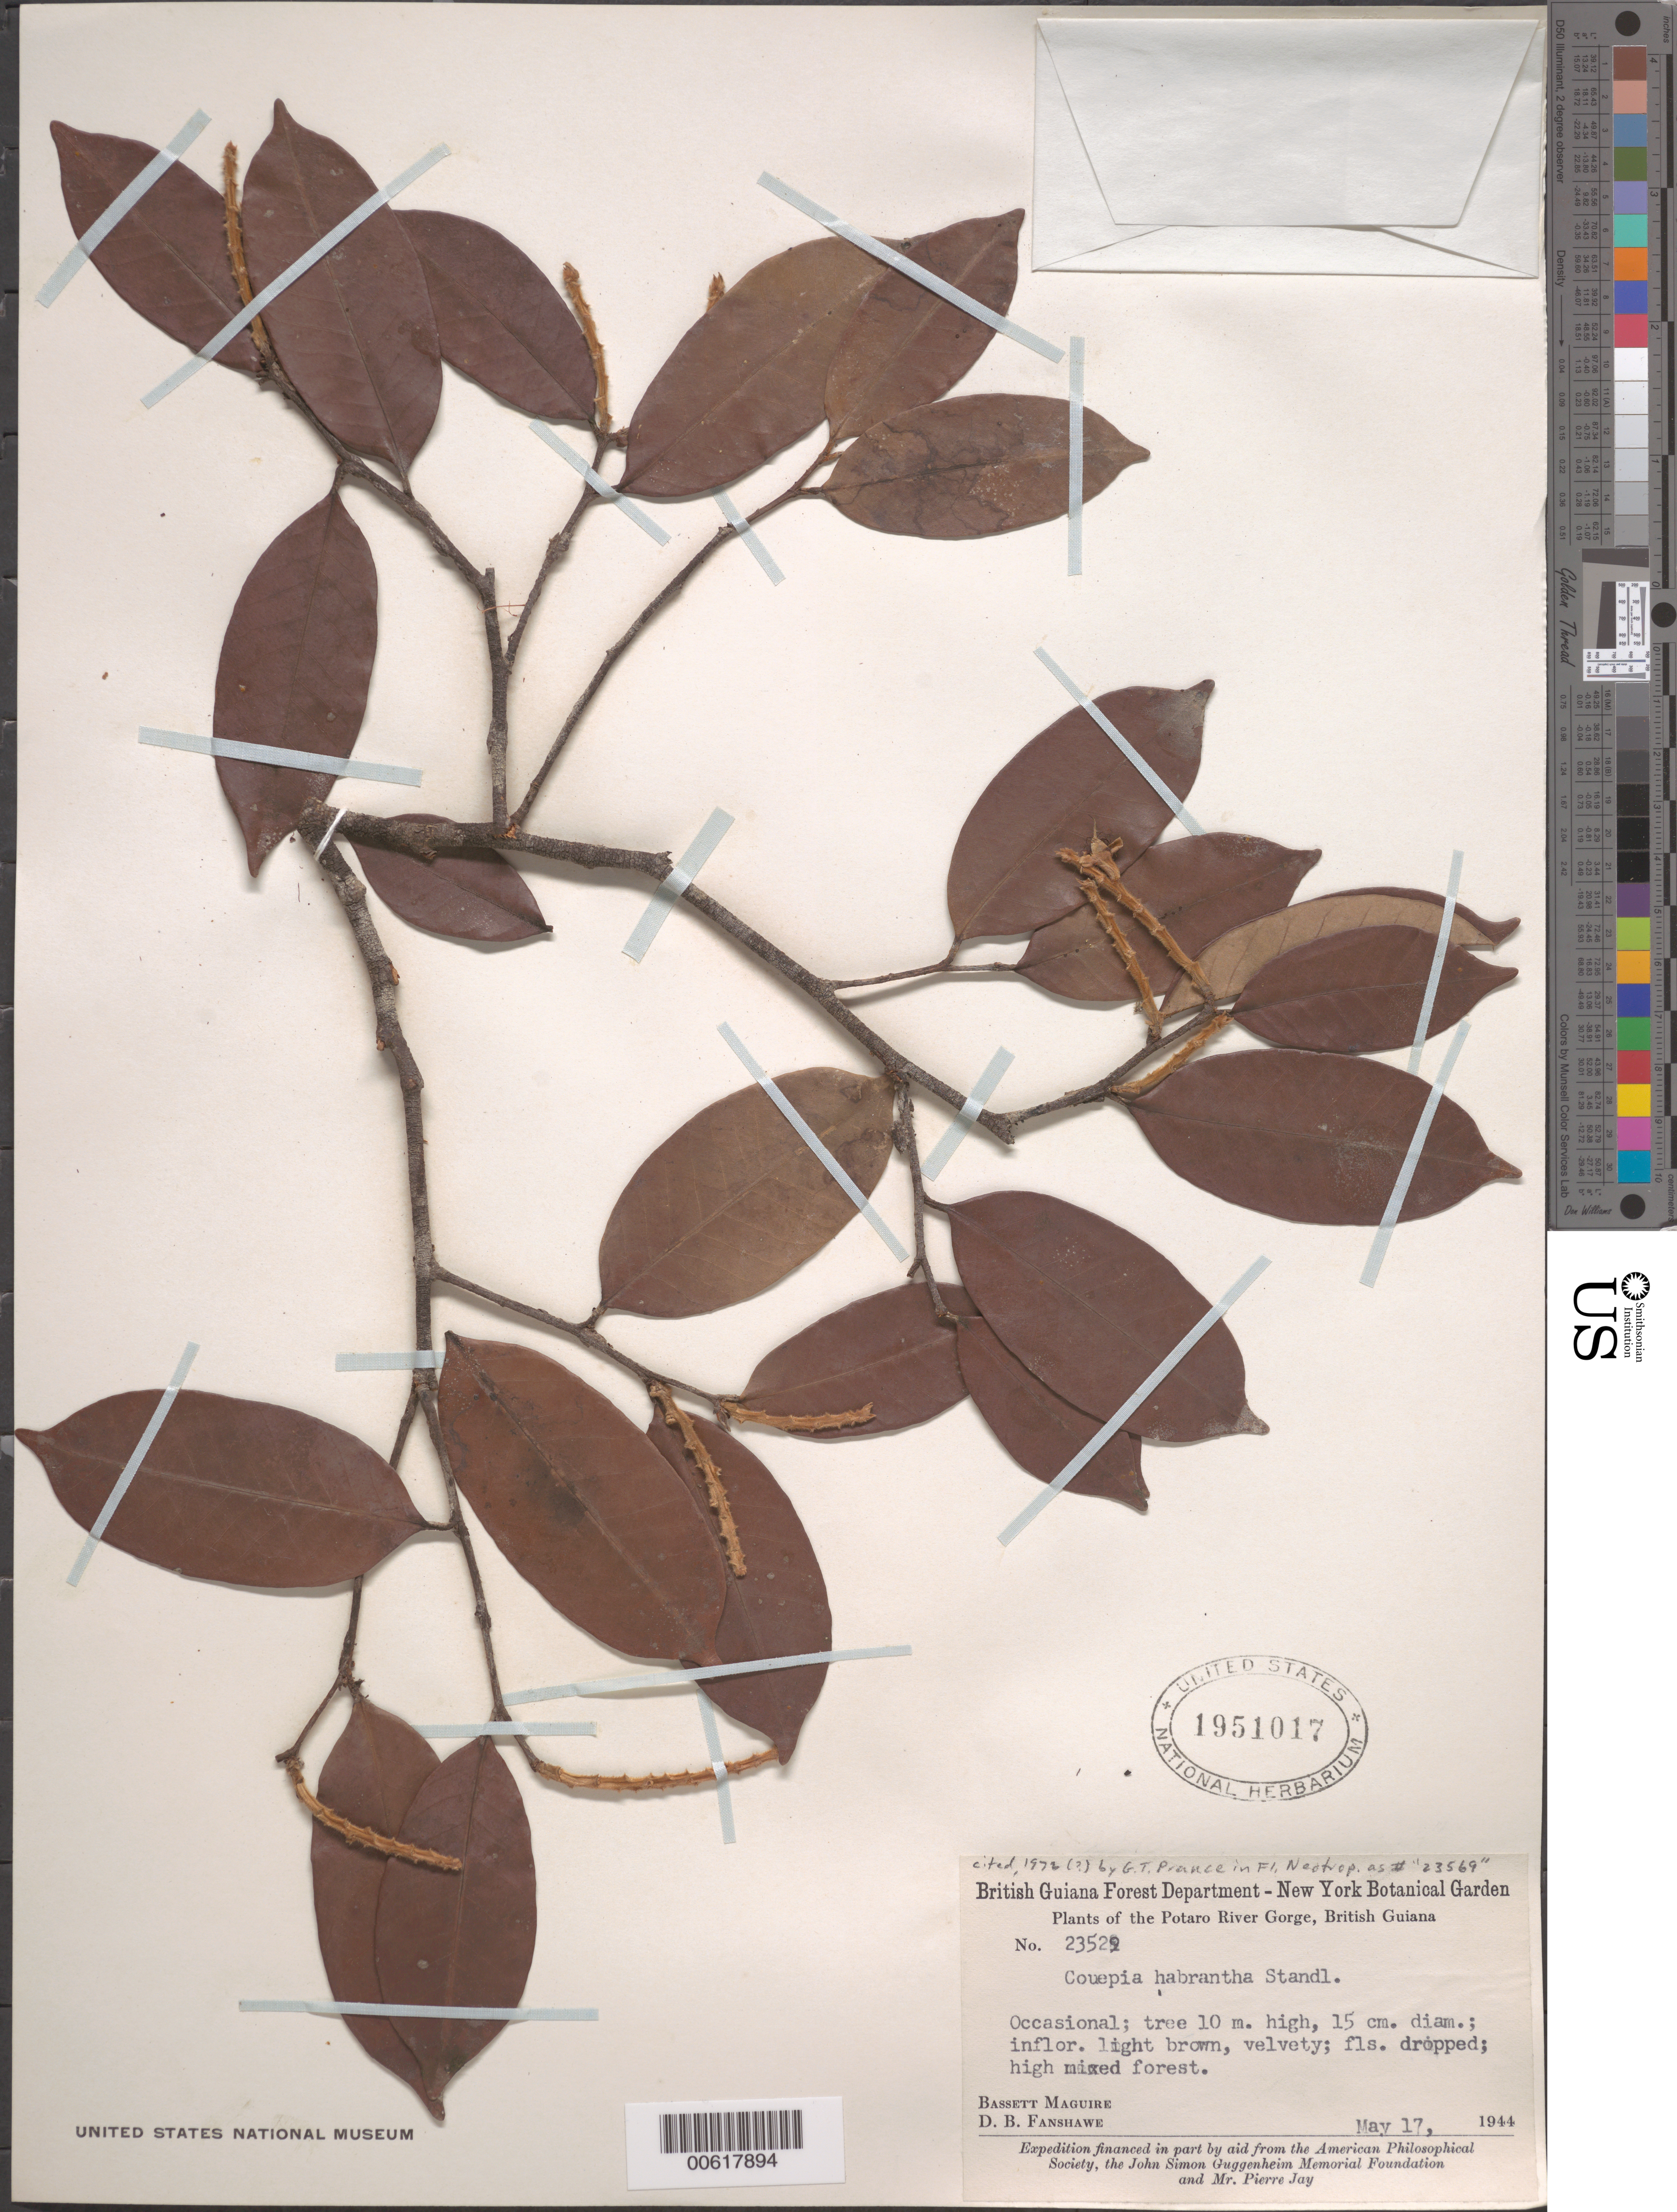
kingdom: Plantae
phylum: Tracheophyta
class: Magnoliopsida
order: Malpighiales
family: Chrysobalanaceae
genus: Couepia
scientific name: Couepia habrantha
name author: Standl.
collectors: B. Maguire & D. B. Fanshawe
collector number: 23529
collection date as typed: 17-May-44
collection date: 1944-05-17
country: Guyana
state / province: Potaro-Siparuni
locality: Tukeit to Kaieteur Plateau trail, Potaro River Gorge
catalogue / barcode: US 1951017